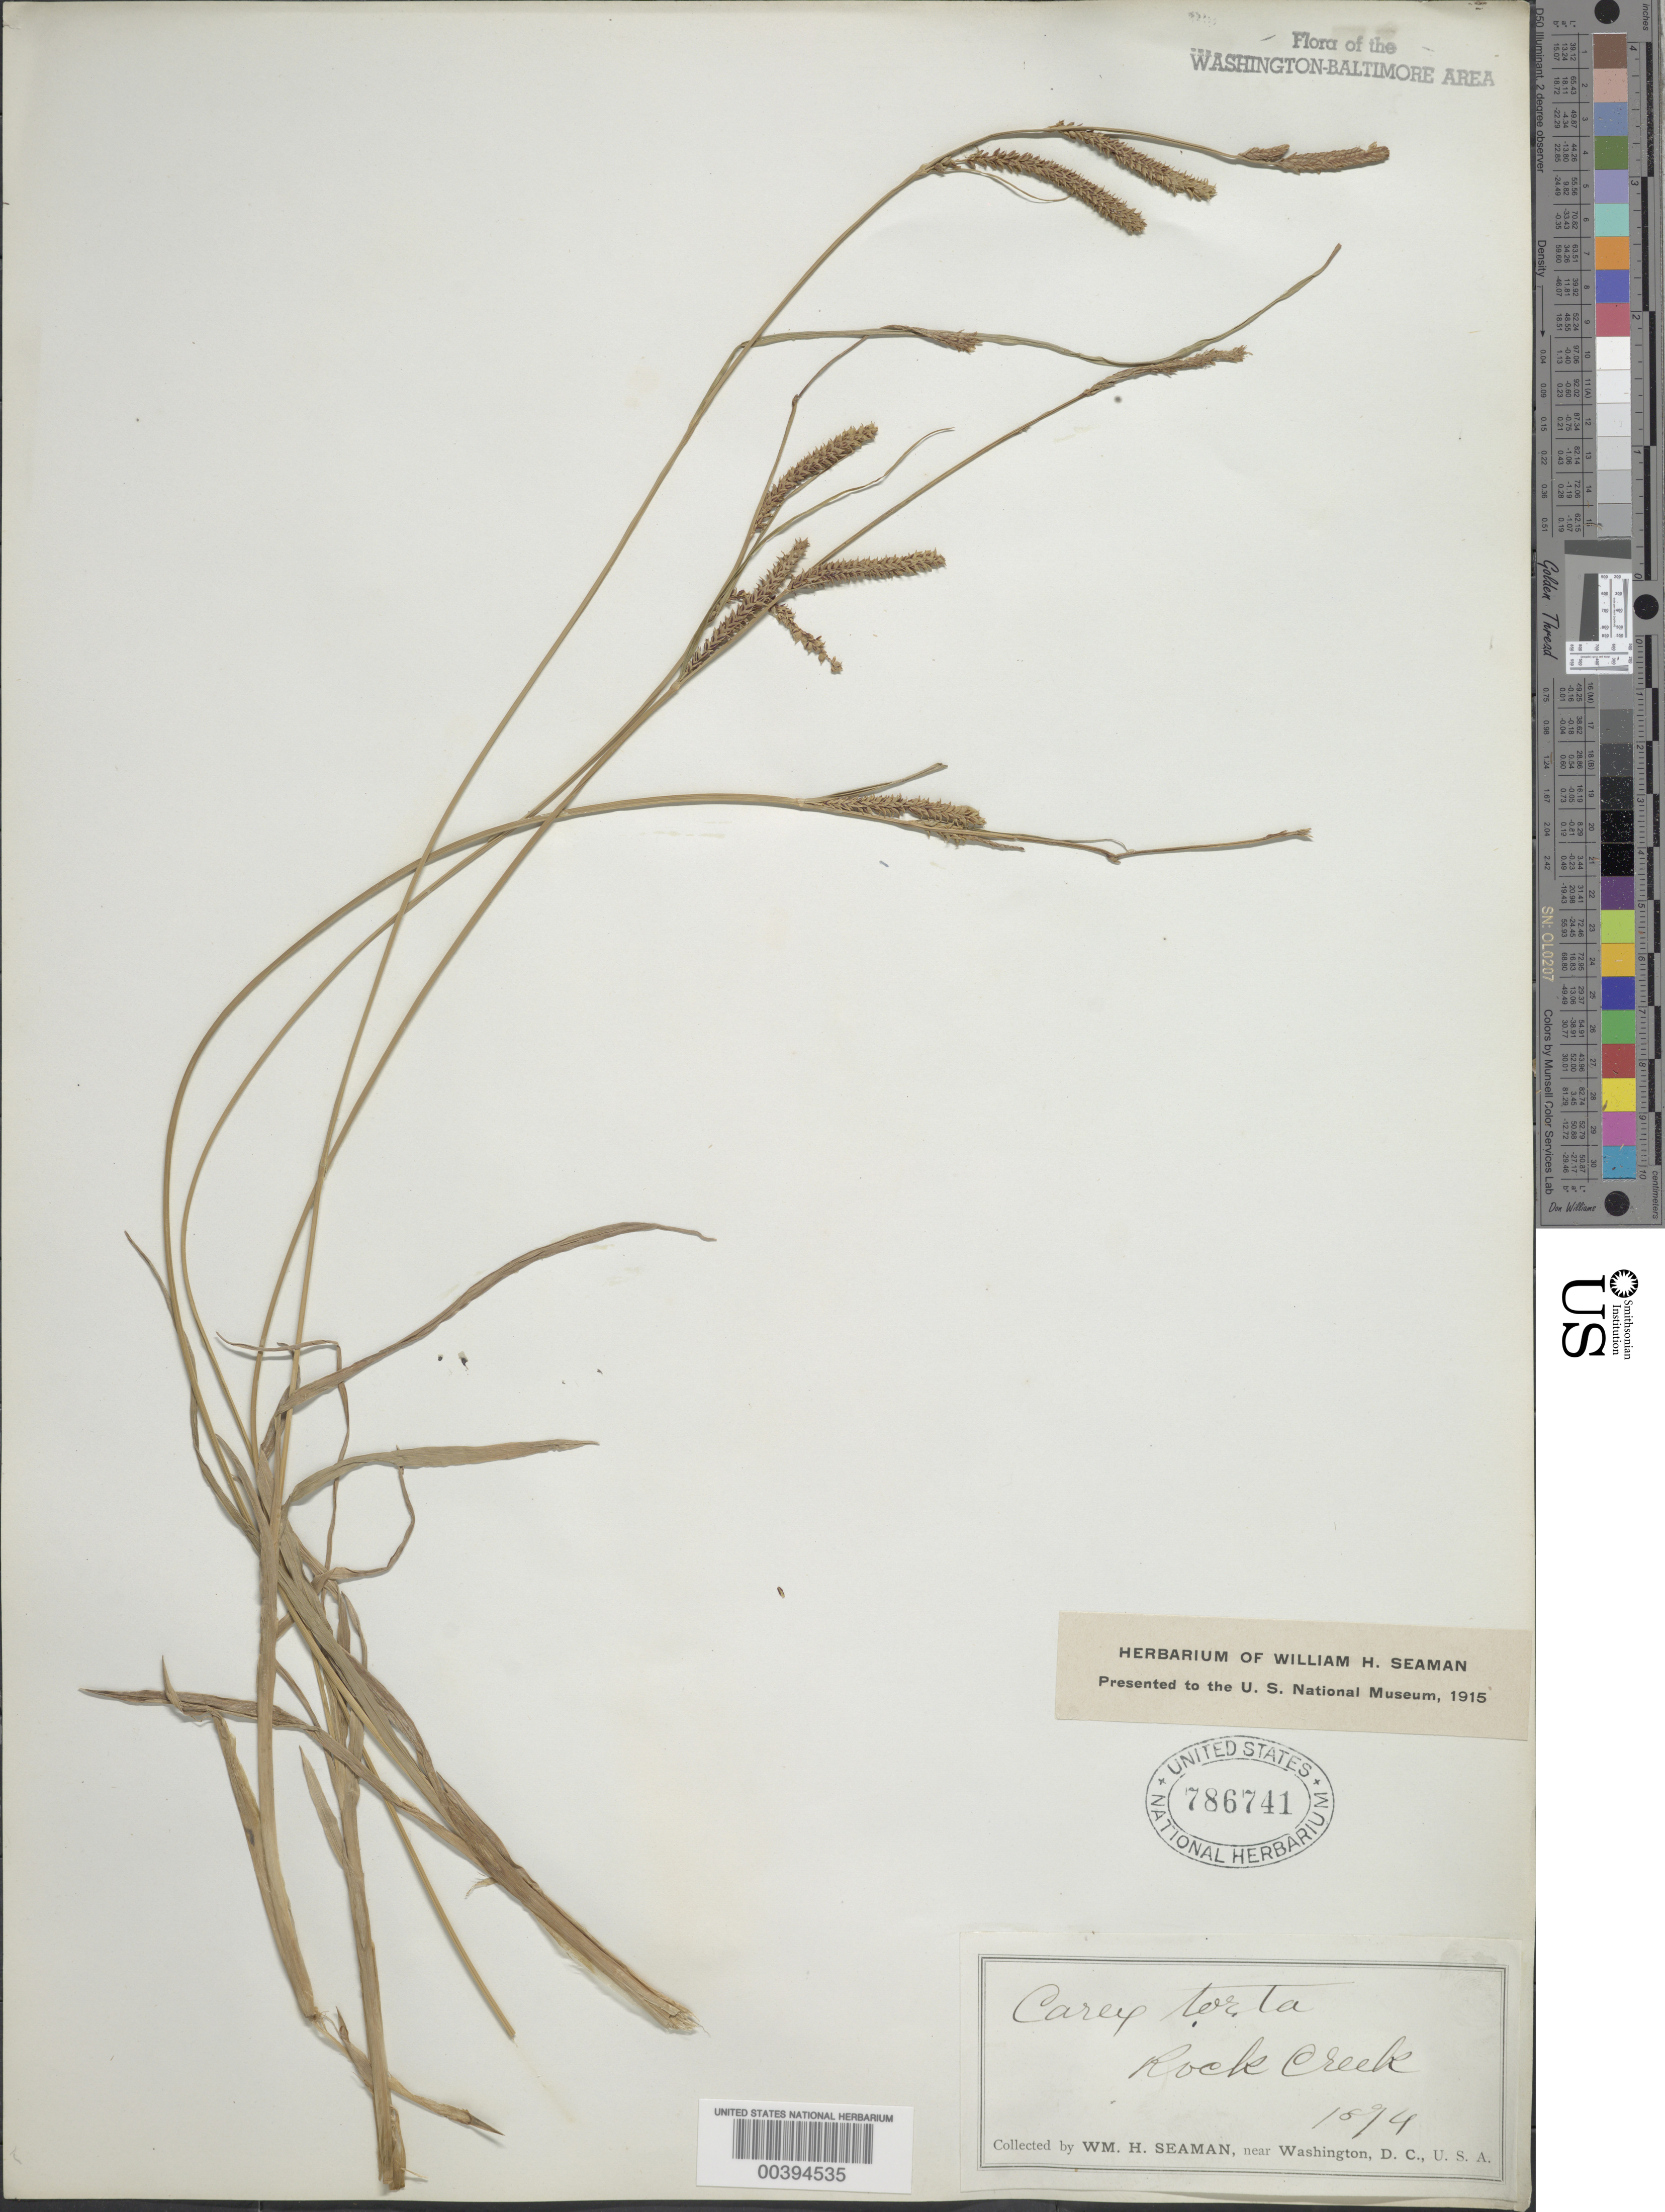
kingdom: Plantae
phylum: Tracheophyta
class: Liliopsida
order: Poales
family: Cyperaceae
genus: Carex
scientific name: Carex torta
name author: Boott ex Tuck.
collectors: W. Seaman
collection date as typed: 1874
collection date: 1874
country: United States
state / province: District of Columbia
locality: Rock Creek Rock Creek Park & vicinity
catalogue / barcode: US 786741